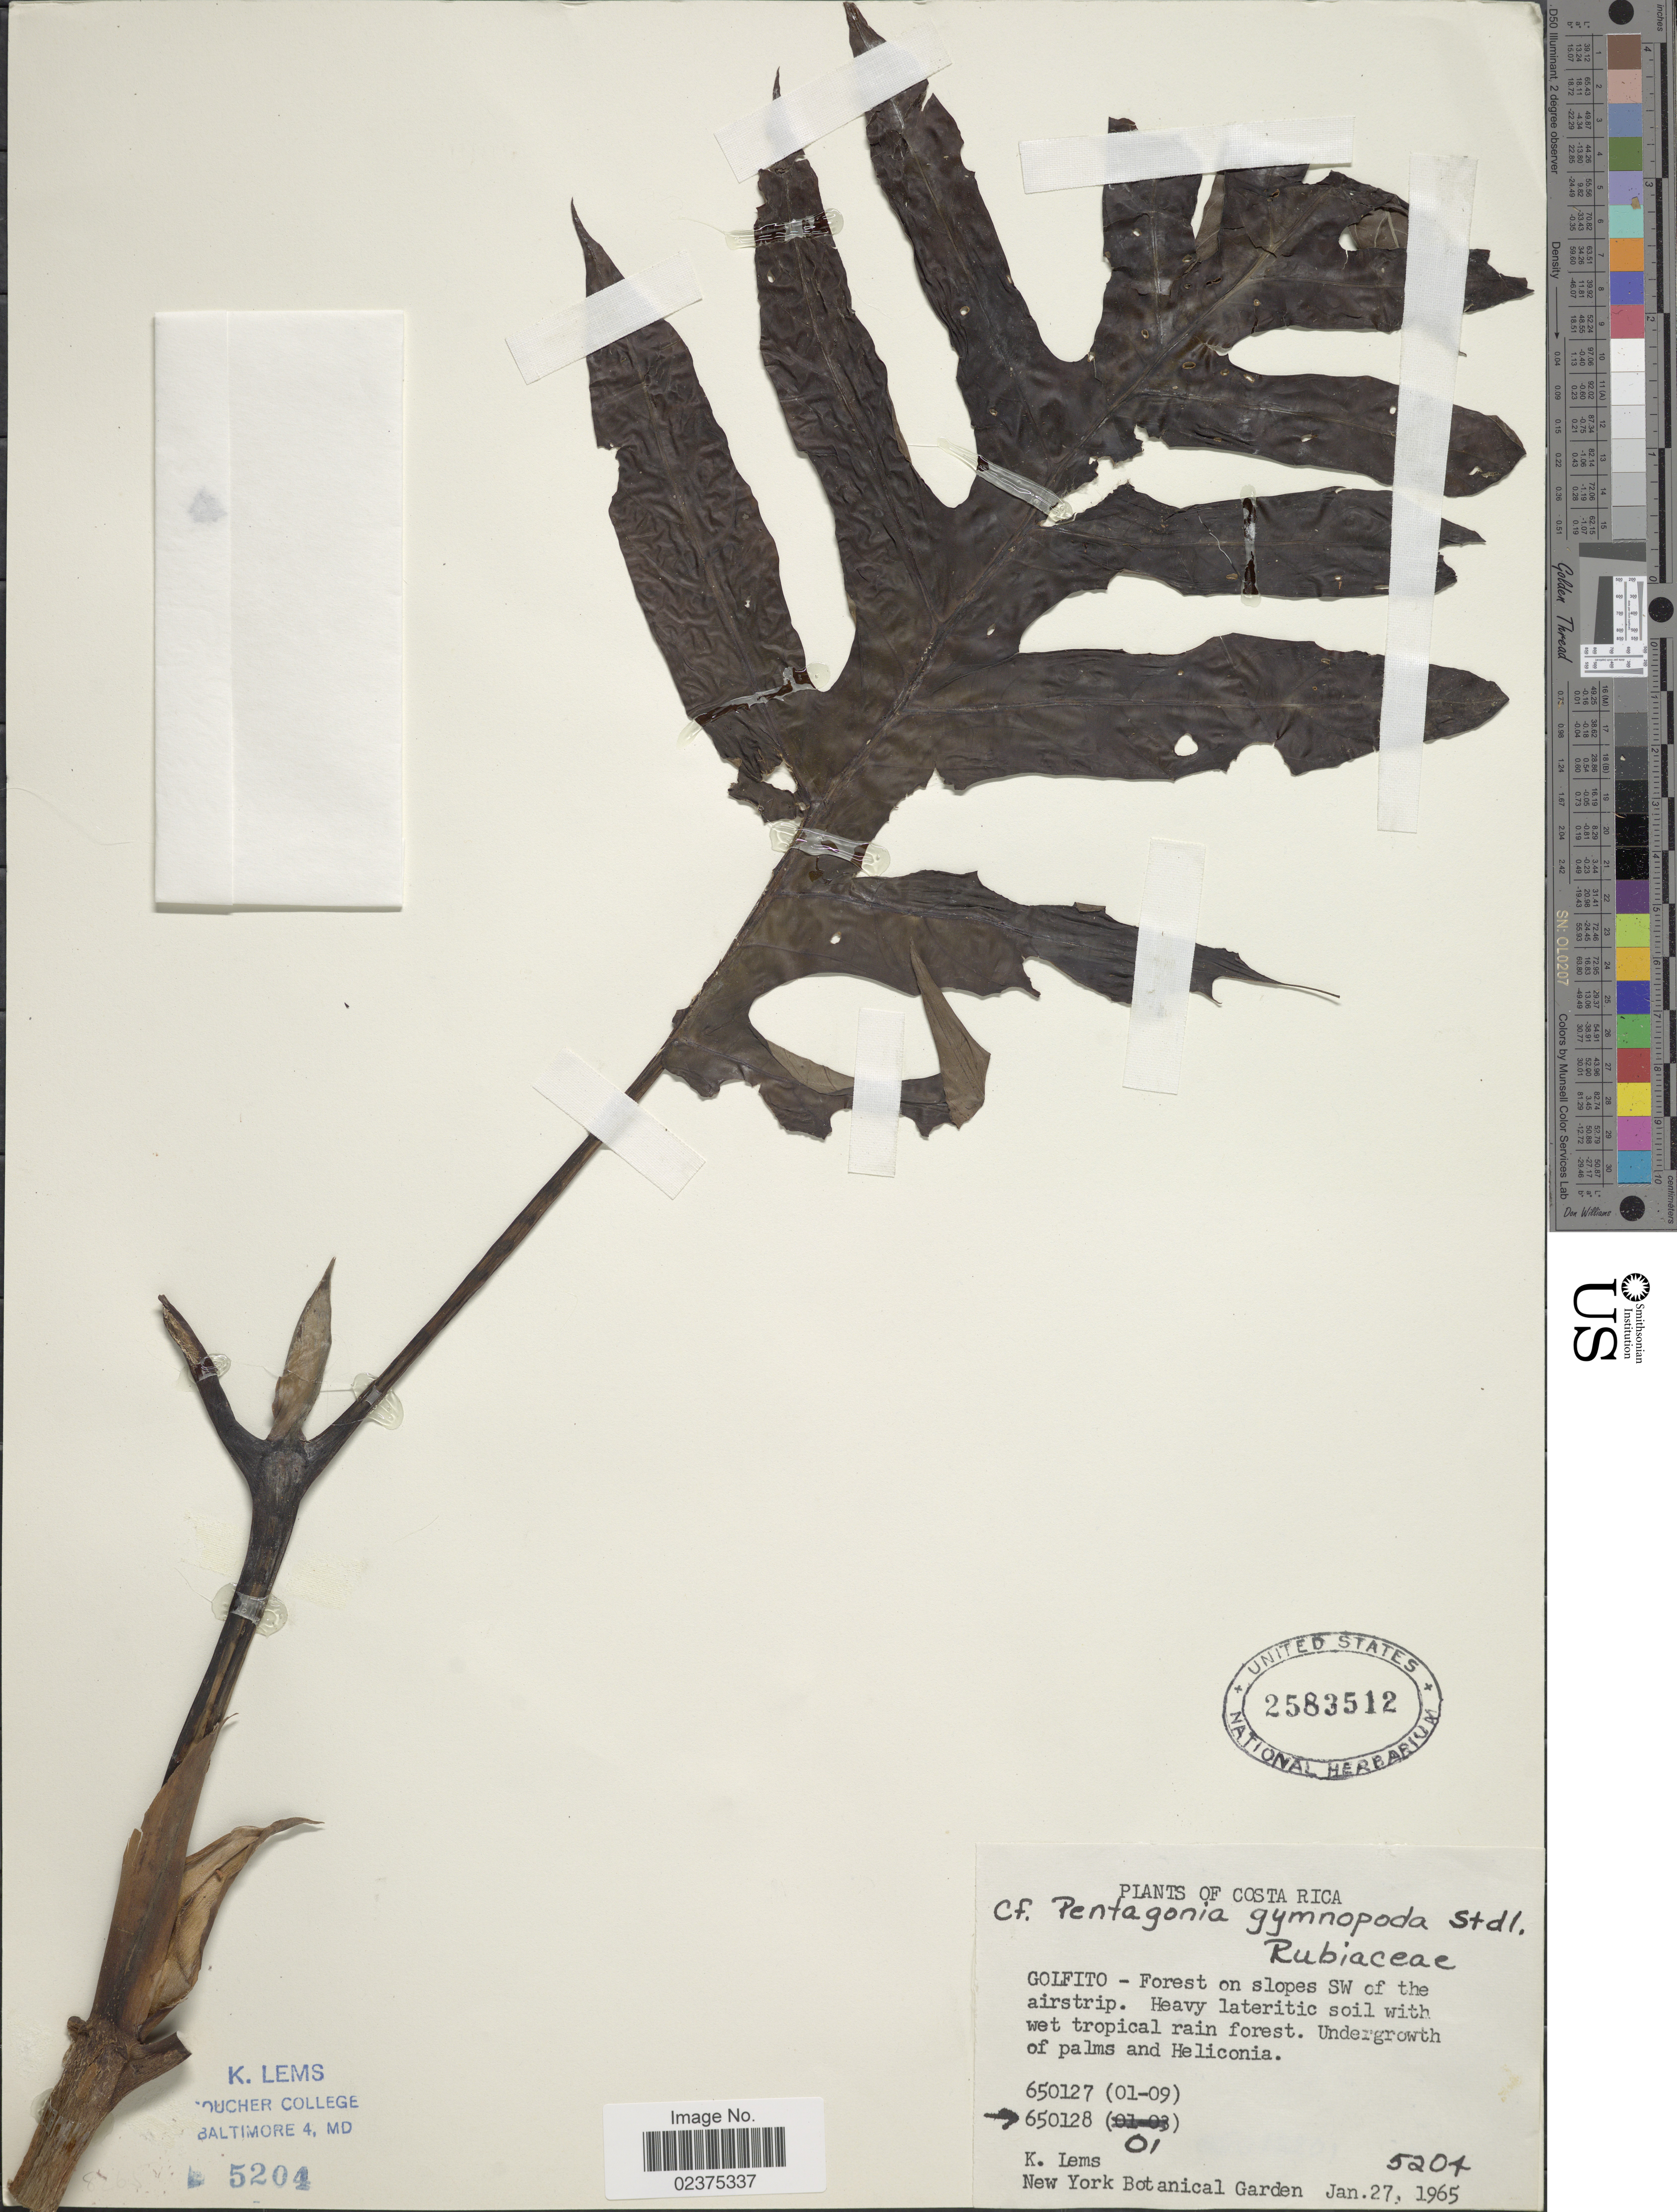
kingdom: Plantae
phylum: Tracheophyta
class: Magnoliopsida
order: Gentianales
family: Rubiaceae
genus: Pentagonia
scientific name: Pentagonia sp.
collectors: K. Lems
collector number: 5204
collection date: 1965-01-27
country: Costa Rica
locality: Golfito - Forest on slopes SW of the airstrip. Heavy lateritic soil with wet tropical rain forest. Undergrowth of palms and Heliconia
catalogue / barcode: US 2583512